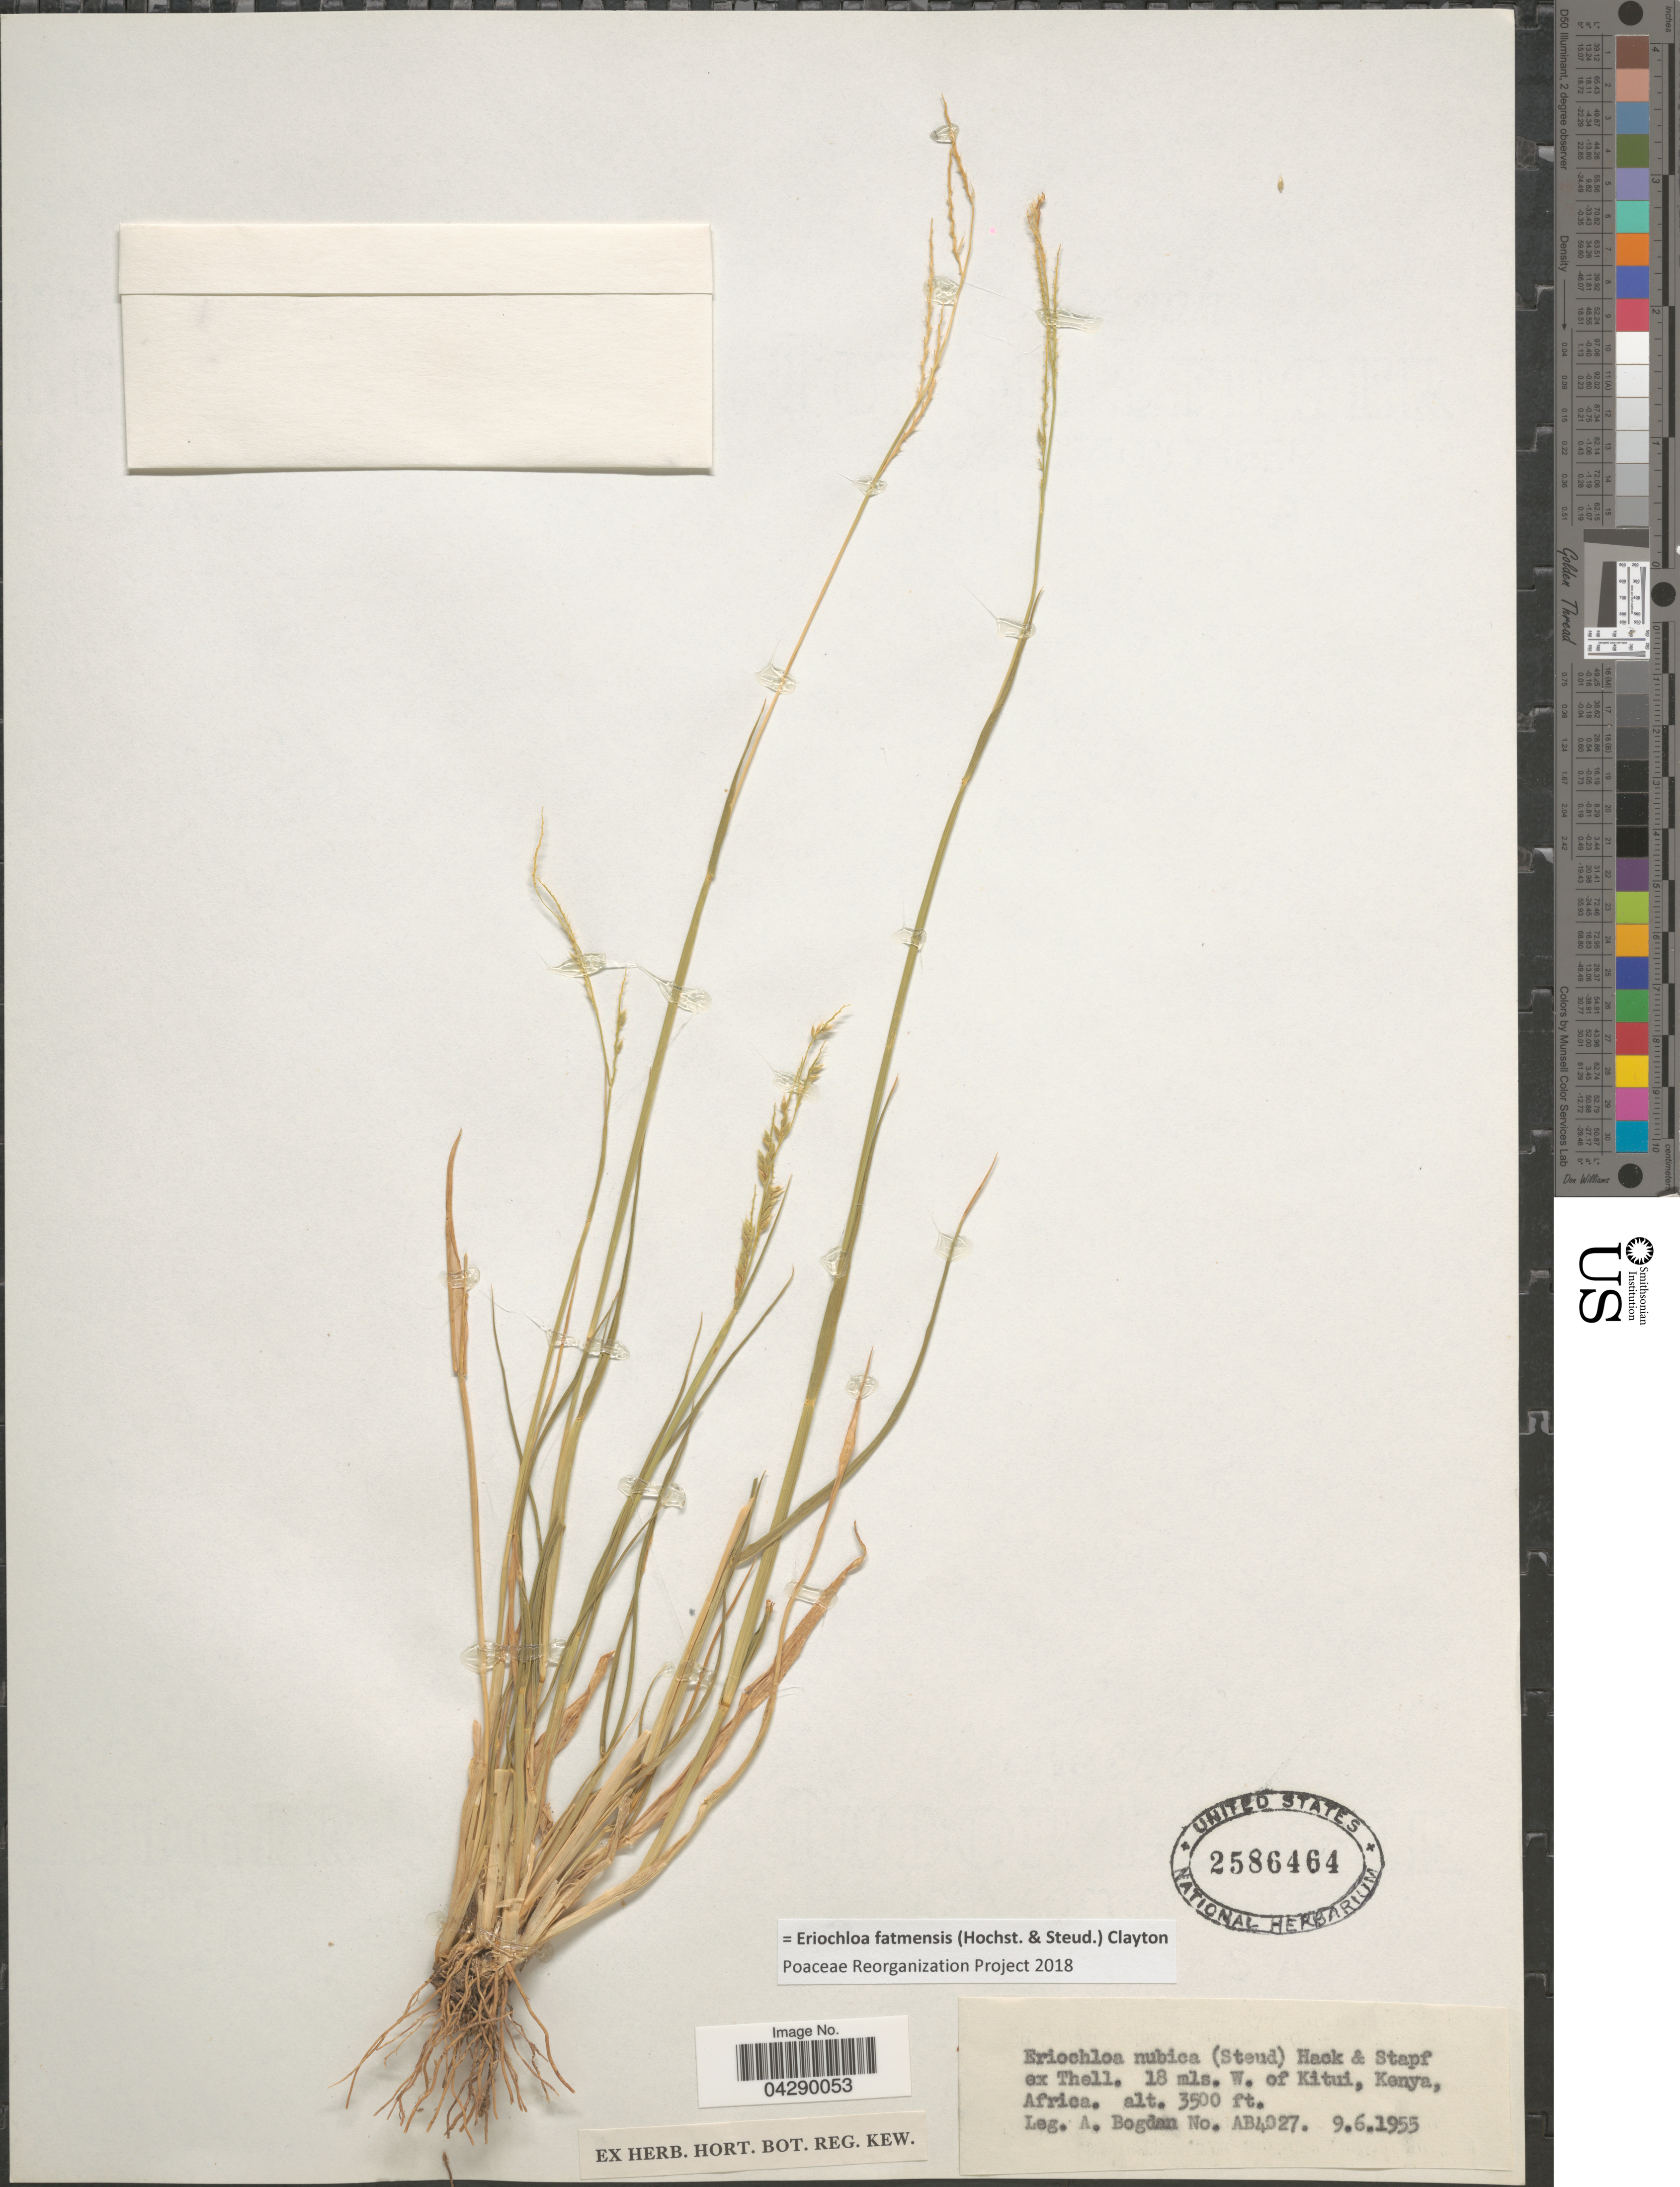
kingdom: Plantae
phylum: Tracheophyta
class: Liliopsida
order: Poales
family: Poaceae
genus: Eriochloa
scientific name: Eriochloa fatmensis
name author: (Hochst. & Steud.) Clayton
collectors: A. Bogdan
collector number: AB4027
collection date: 1955-06-09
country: Kenya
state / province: Kitui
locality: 18 mls. W. of Kitui.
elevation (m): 1067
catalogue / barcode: US 2586464